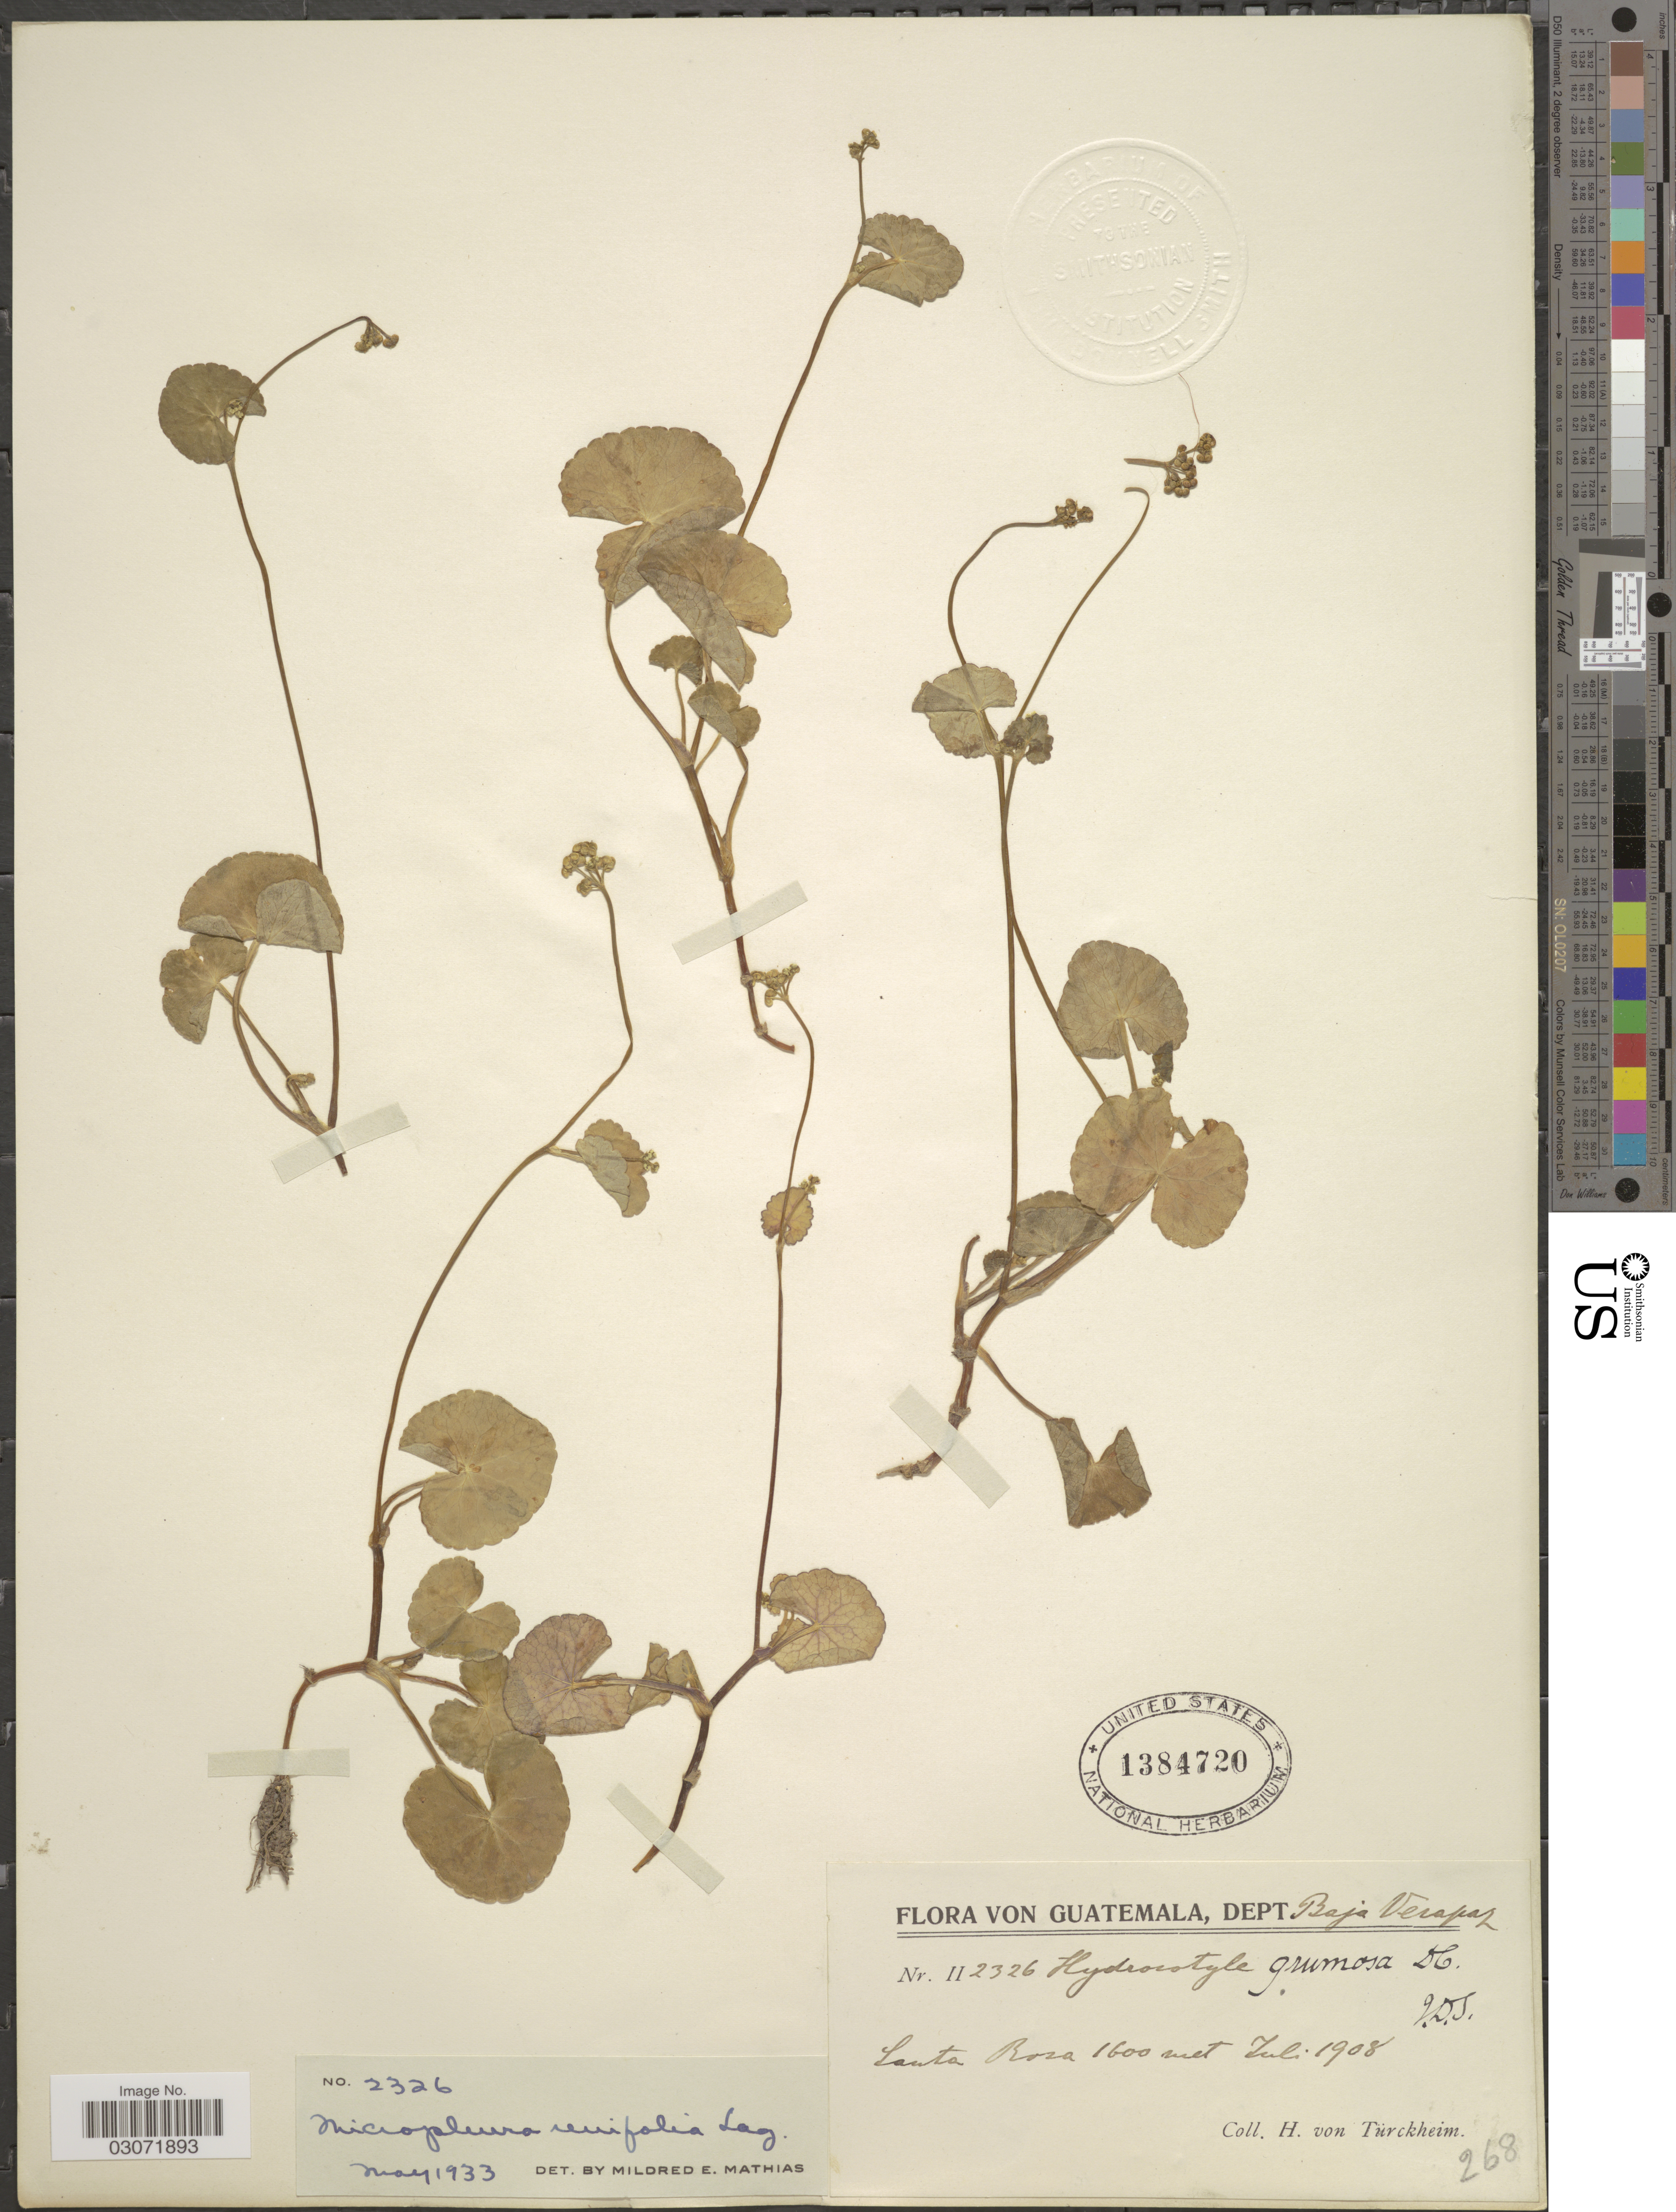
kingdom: Plantae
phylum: Tracheophyta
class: Magnoliopsida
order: Apiales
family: Apiaceae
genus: Micropleura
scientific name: Micropleura renifolia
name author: Lag.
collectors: H. von Türckheim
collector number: II 2326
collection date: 1908-07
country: Guatemala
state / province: Baja Verapaz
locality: Dept. Baja Verapaz. Santa Rosa.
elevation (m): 1600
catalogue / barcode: US 1384720